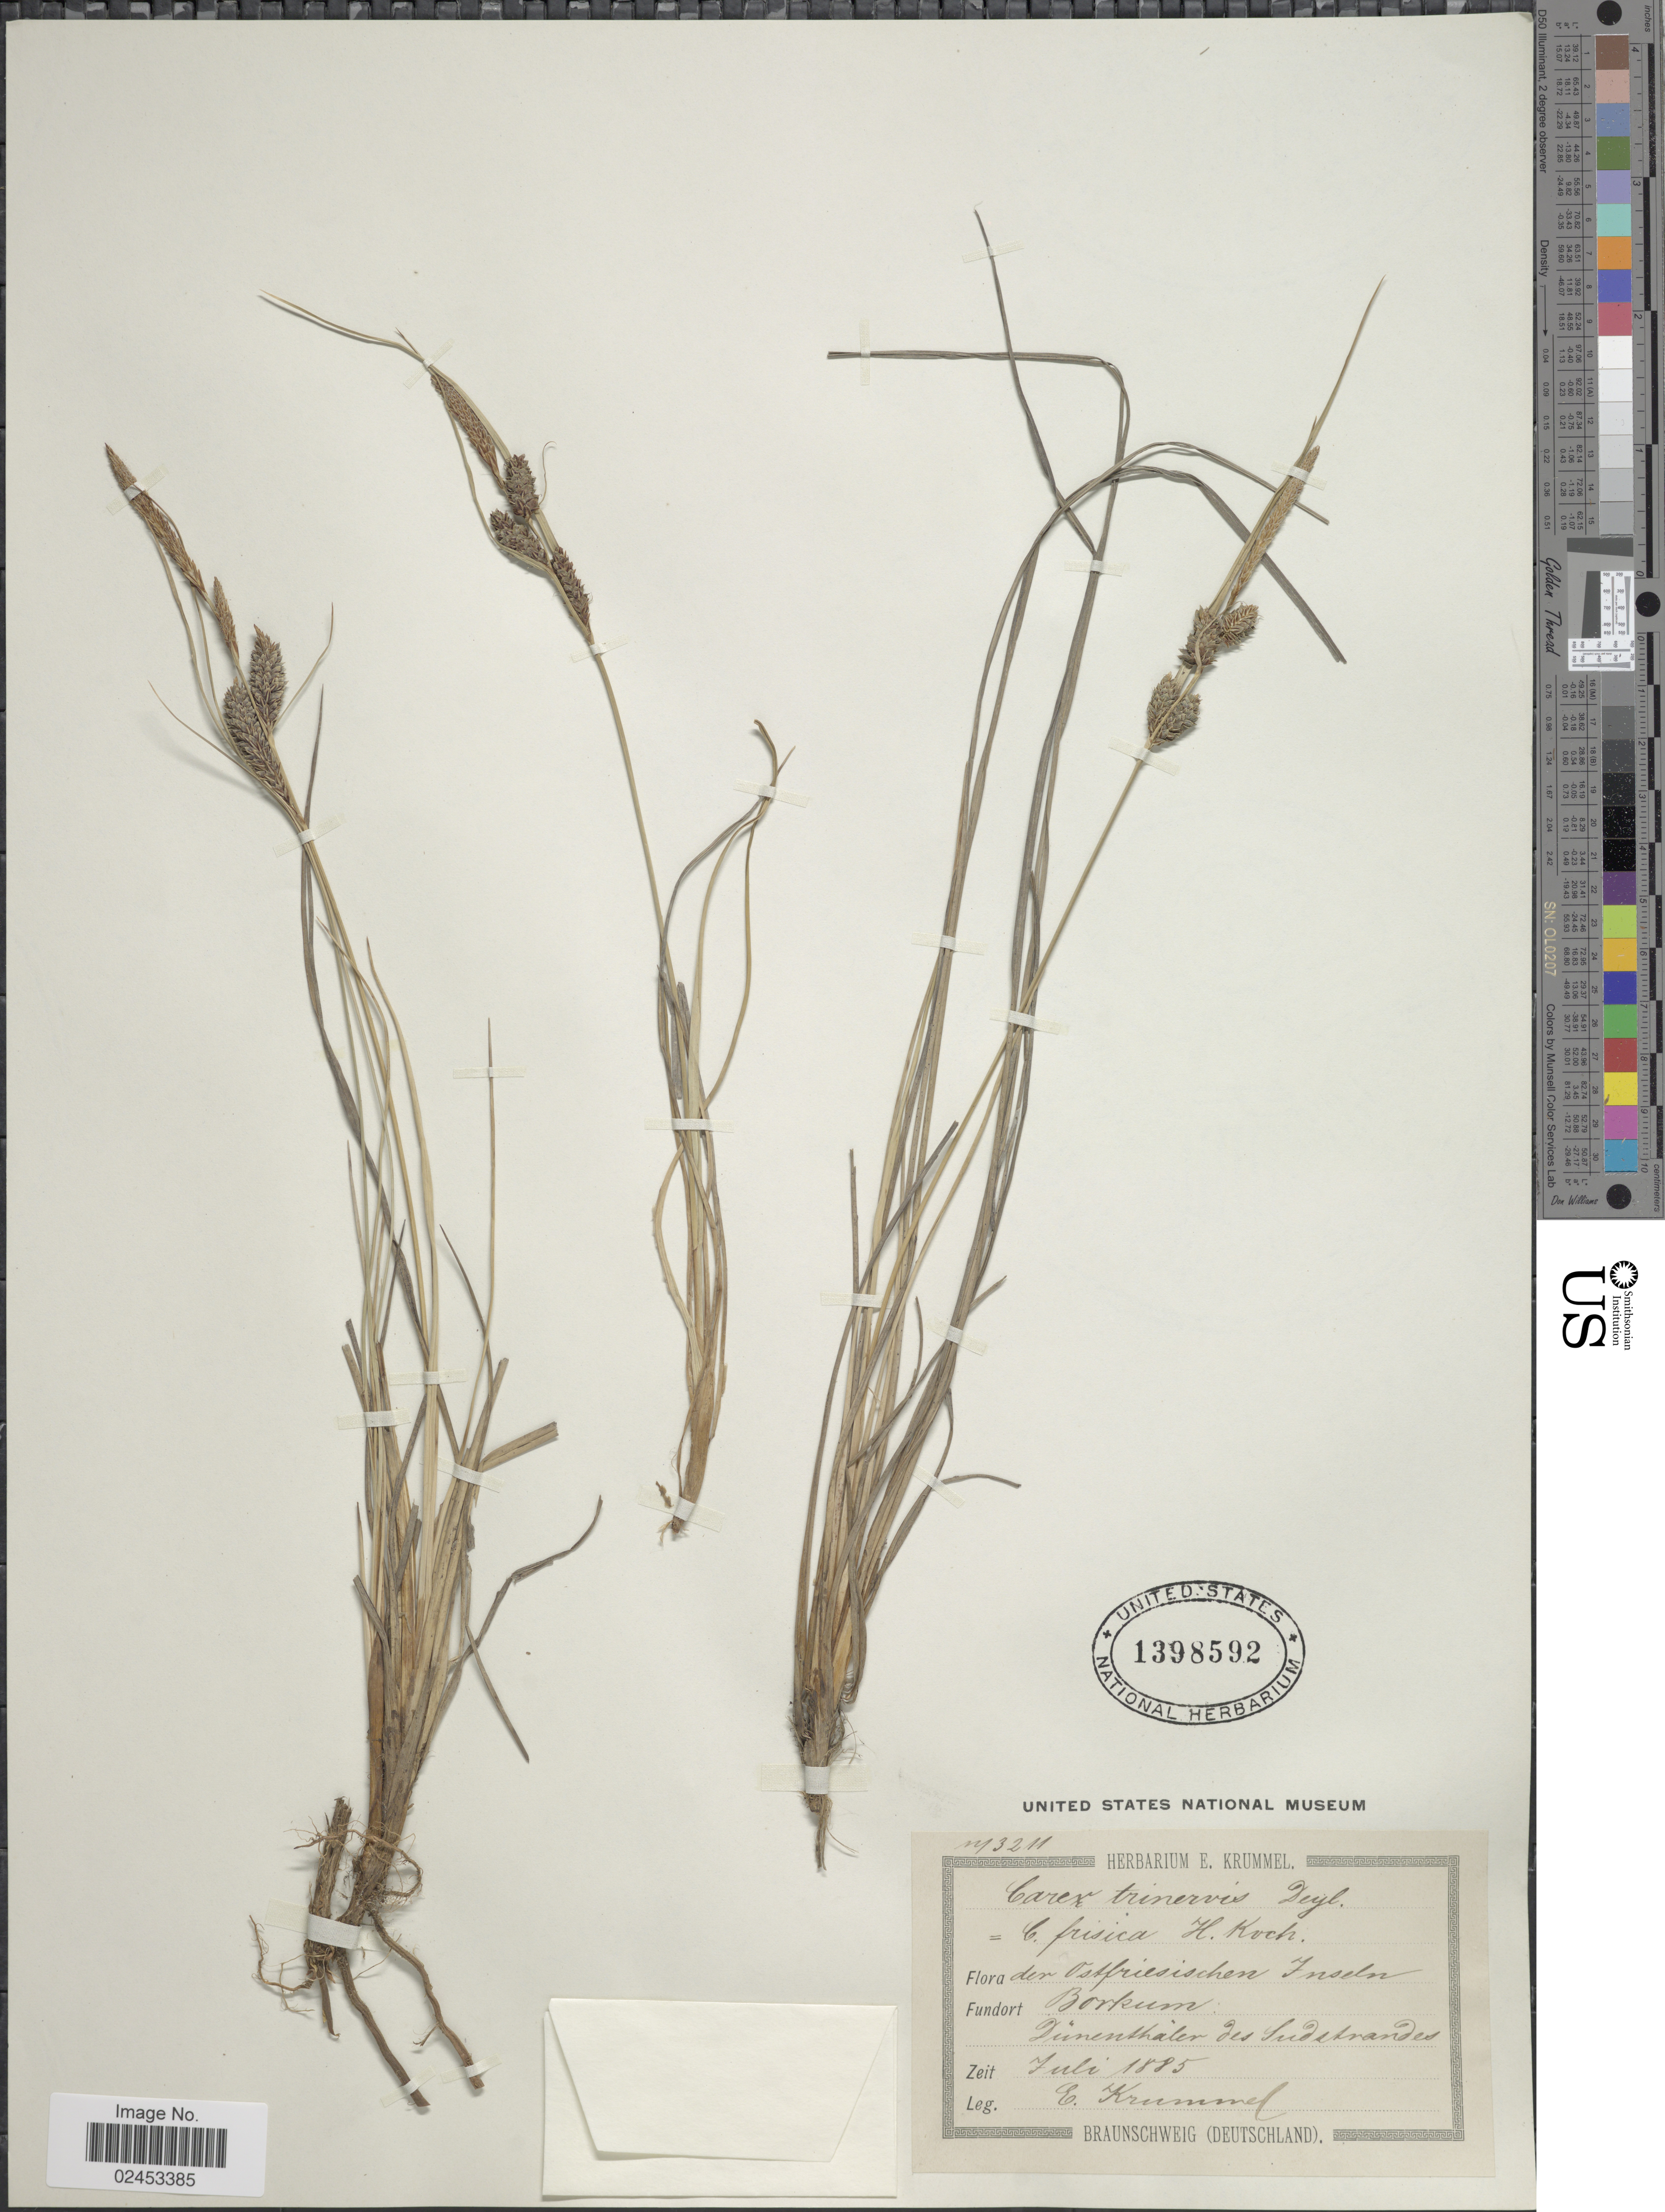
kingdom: Plantae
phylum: Tracheophyta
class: Liliopsida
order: Poales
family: Cyperaceae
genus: Carex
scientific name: Carex trinervis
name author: Degl.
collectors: E. Krummel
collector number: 3211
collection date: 1885-07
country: Germany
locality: Der Ostfriesischen Inseln, Borkum, Dünenshaler des Sudstrandes [interpreted]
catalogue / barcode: US 1398592